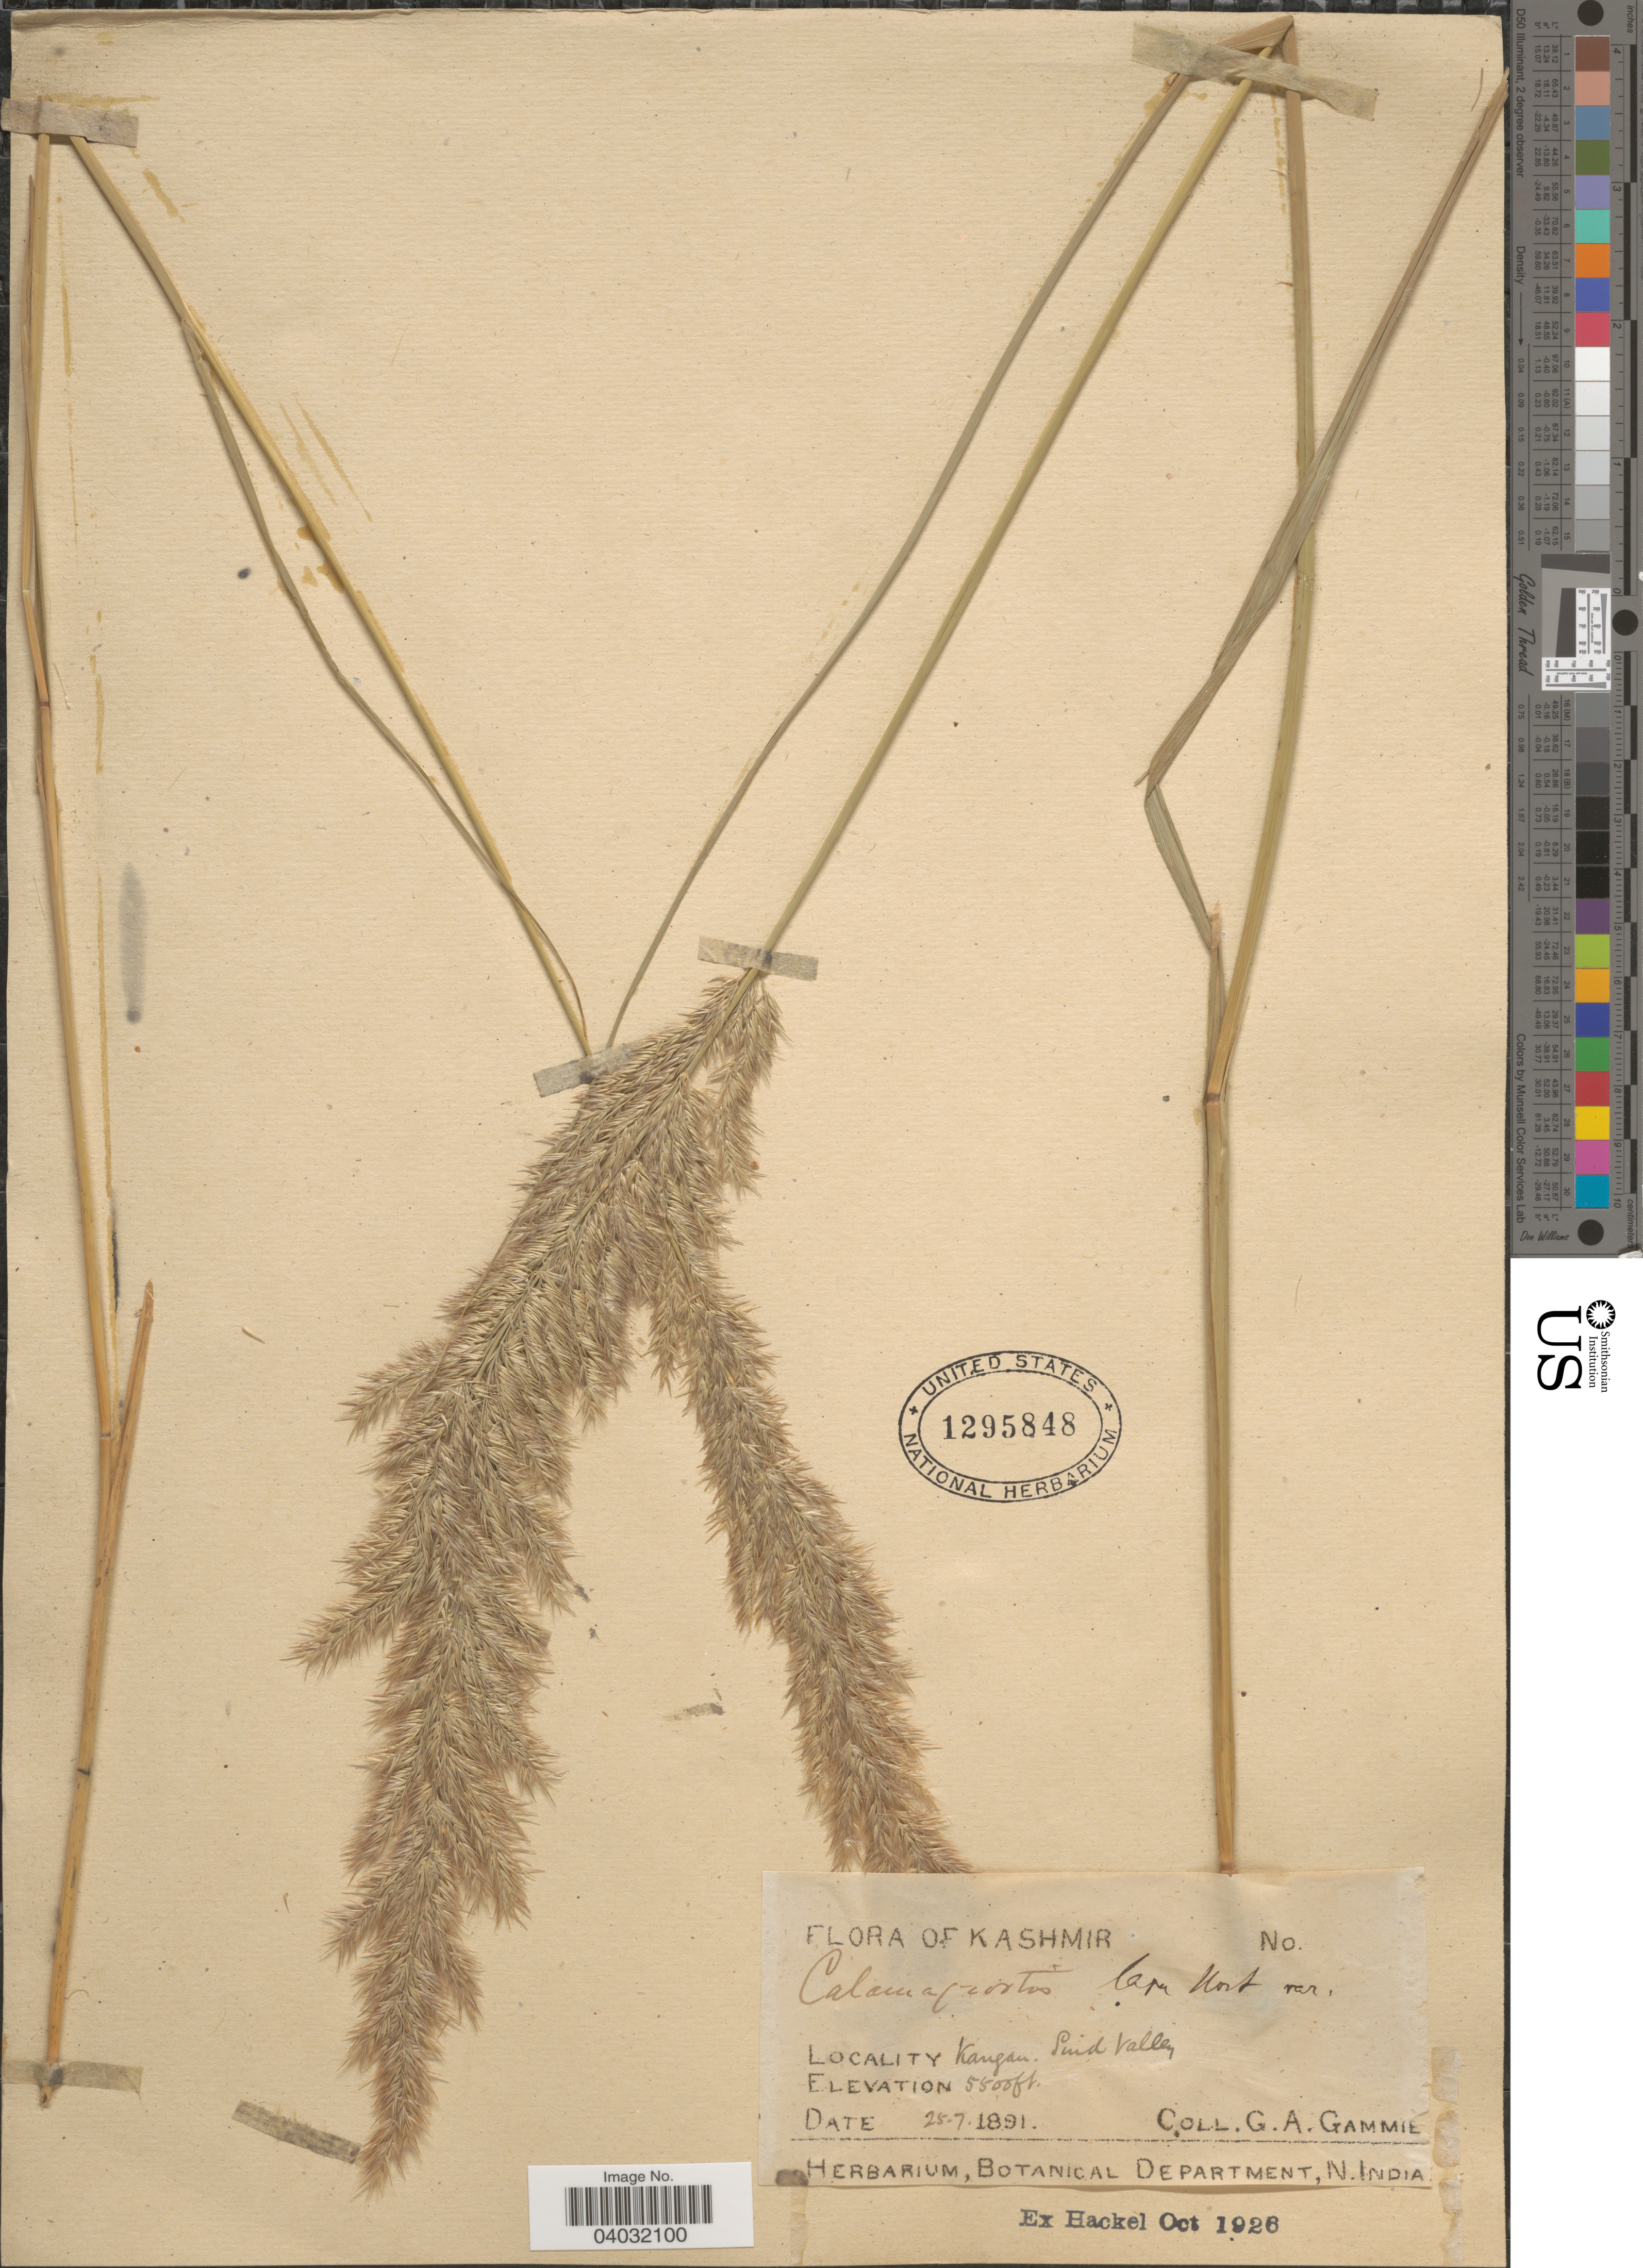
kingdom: Plantae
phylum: Tracheophyta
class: Liliopsida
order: Poales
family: Poaceae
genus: Calamagrostis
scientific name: Calamagrostis epigeios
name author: (L.) Roth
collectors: G. Gammie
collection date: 1891-07-25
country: India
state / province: Jammu and Kashmir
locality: Kashmir. Kangan. Suid Valley.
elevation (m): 1676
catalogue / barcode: US 1298584